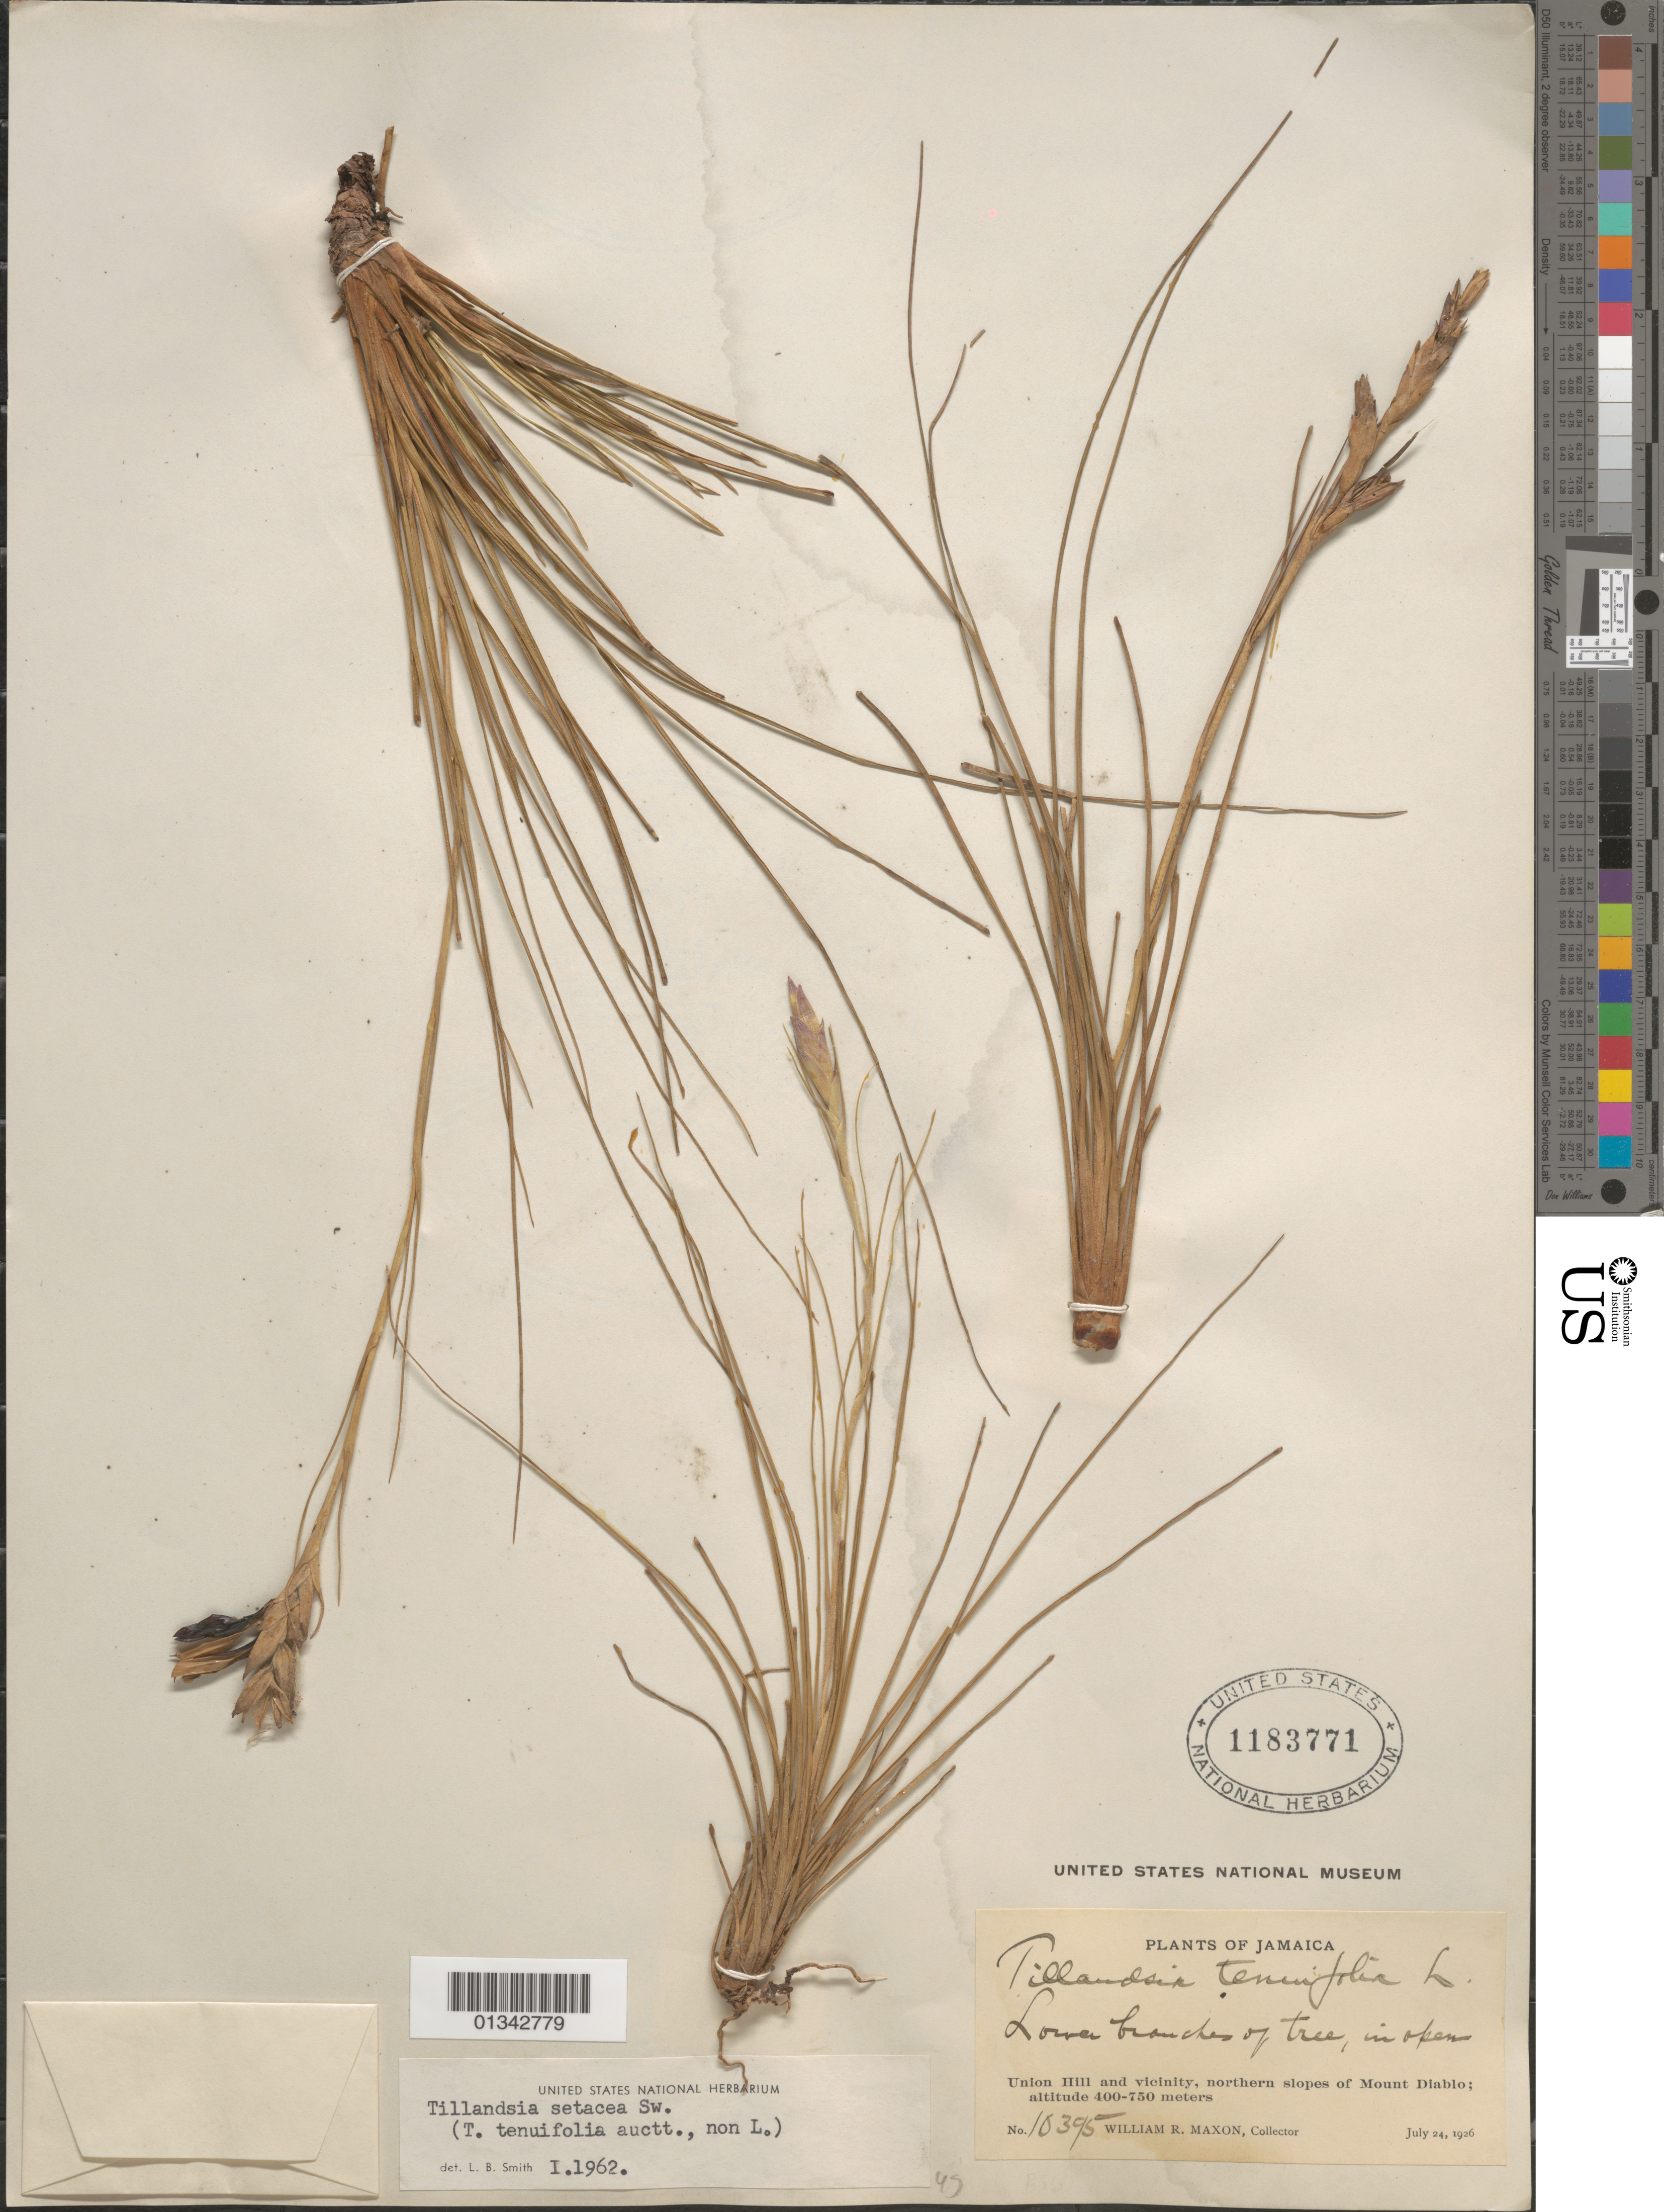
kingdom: Plantae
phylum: Tracheophyta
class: Liliopsida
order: Poales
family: Bromeliaceae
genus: Tillandsia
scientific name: Tillandsia setacea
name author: Sw.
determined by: Smith, Lyman B., (US), NMNH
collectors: W. R. Maxon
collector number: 10395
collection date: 1926-07-24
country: Jamaica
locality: Union Hill and vicinity, northern slopes of Mount Diablo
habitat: Lower branches of trees, in open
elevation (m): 400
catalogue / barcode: US 1183771